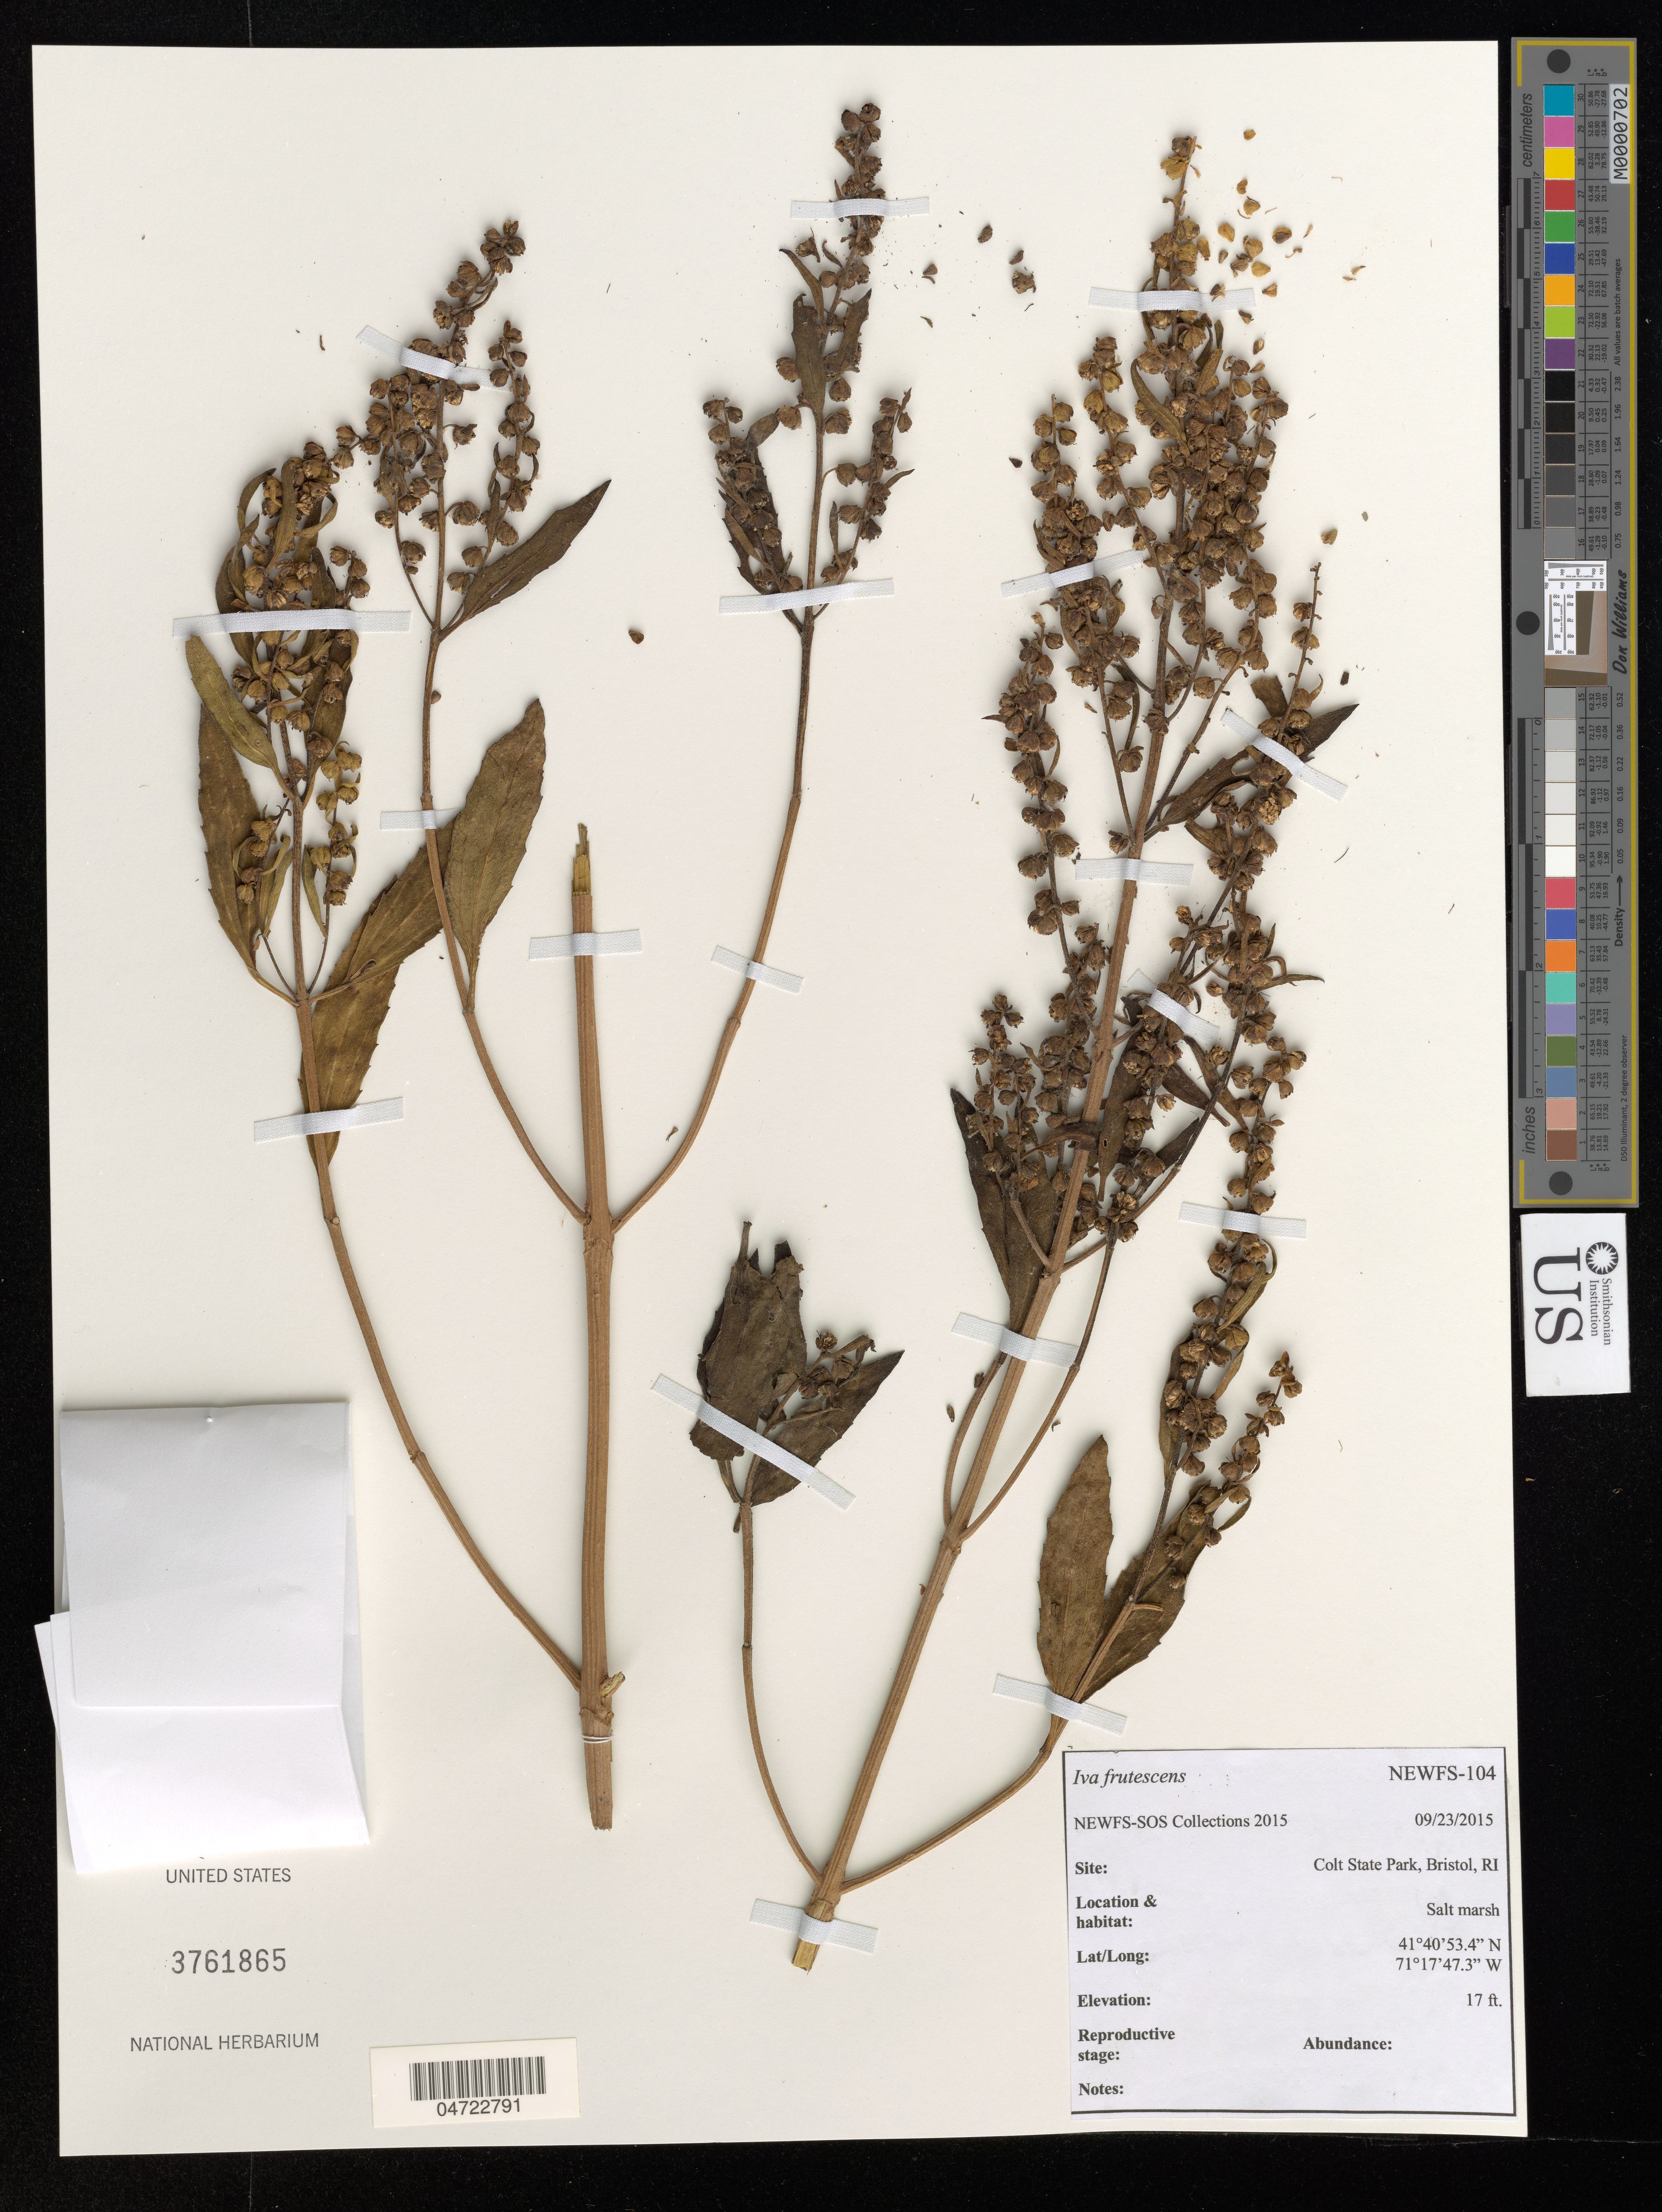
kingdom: Plantae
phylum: Tracheophyta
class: Magnoliopsida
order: Asterales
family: Asteraceae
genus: Iva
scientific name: Iva frutescens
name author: L.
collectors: NEWFS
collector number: NEWFS-104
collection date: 2015-09-23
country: United States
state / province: Rhode Island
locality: Site: Colt State Park, Bristol, RI. Salt marsh.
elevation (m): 5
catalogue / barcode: US 3761865